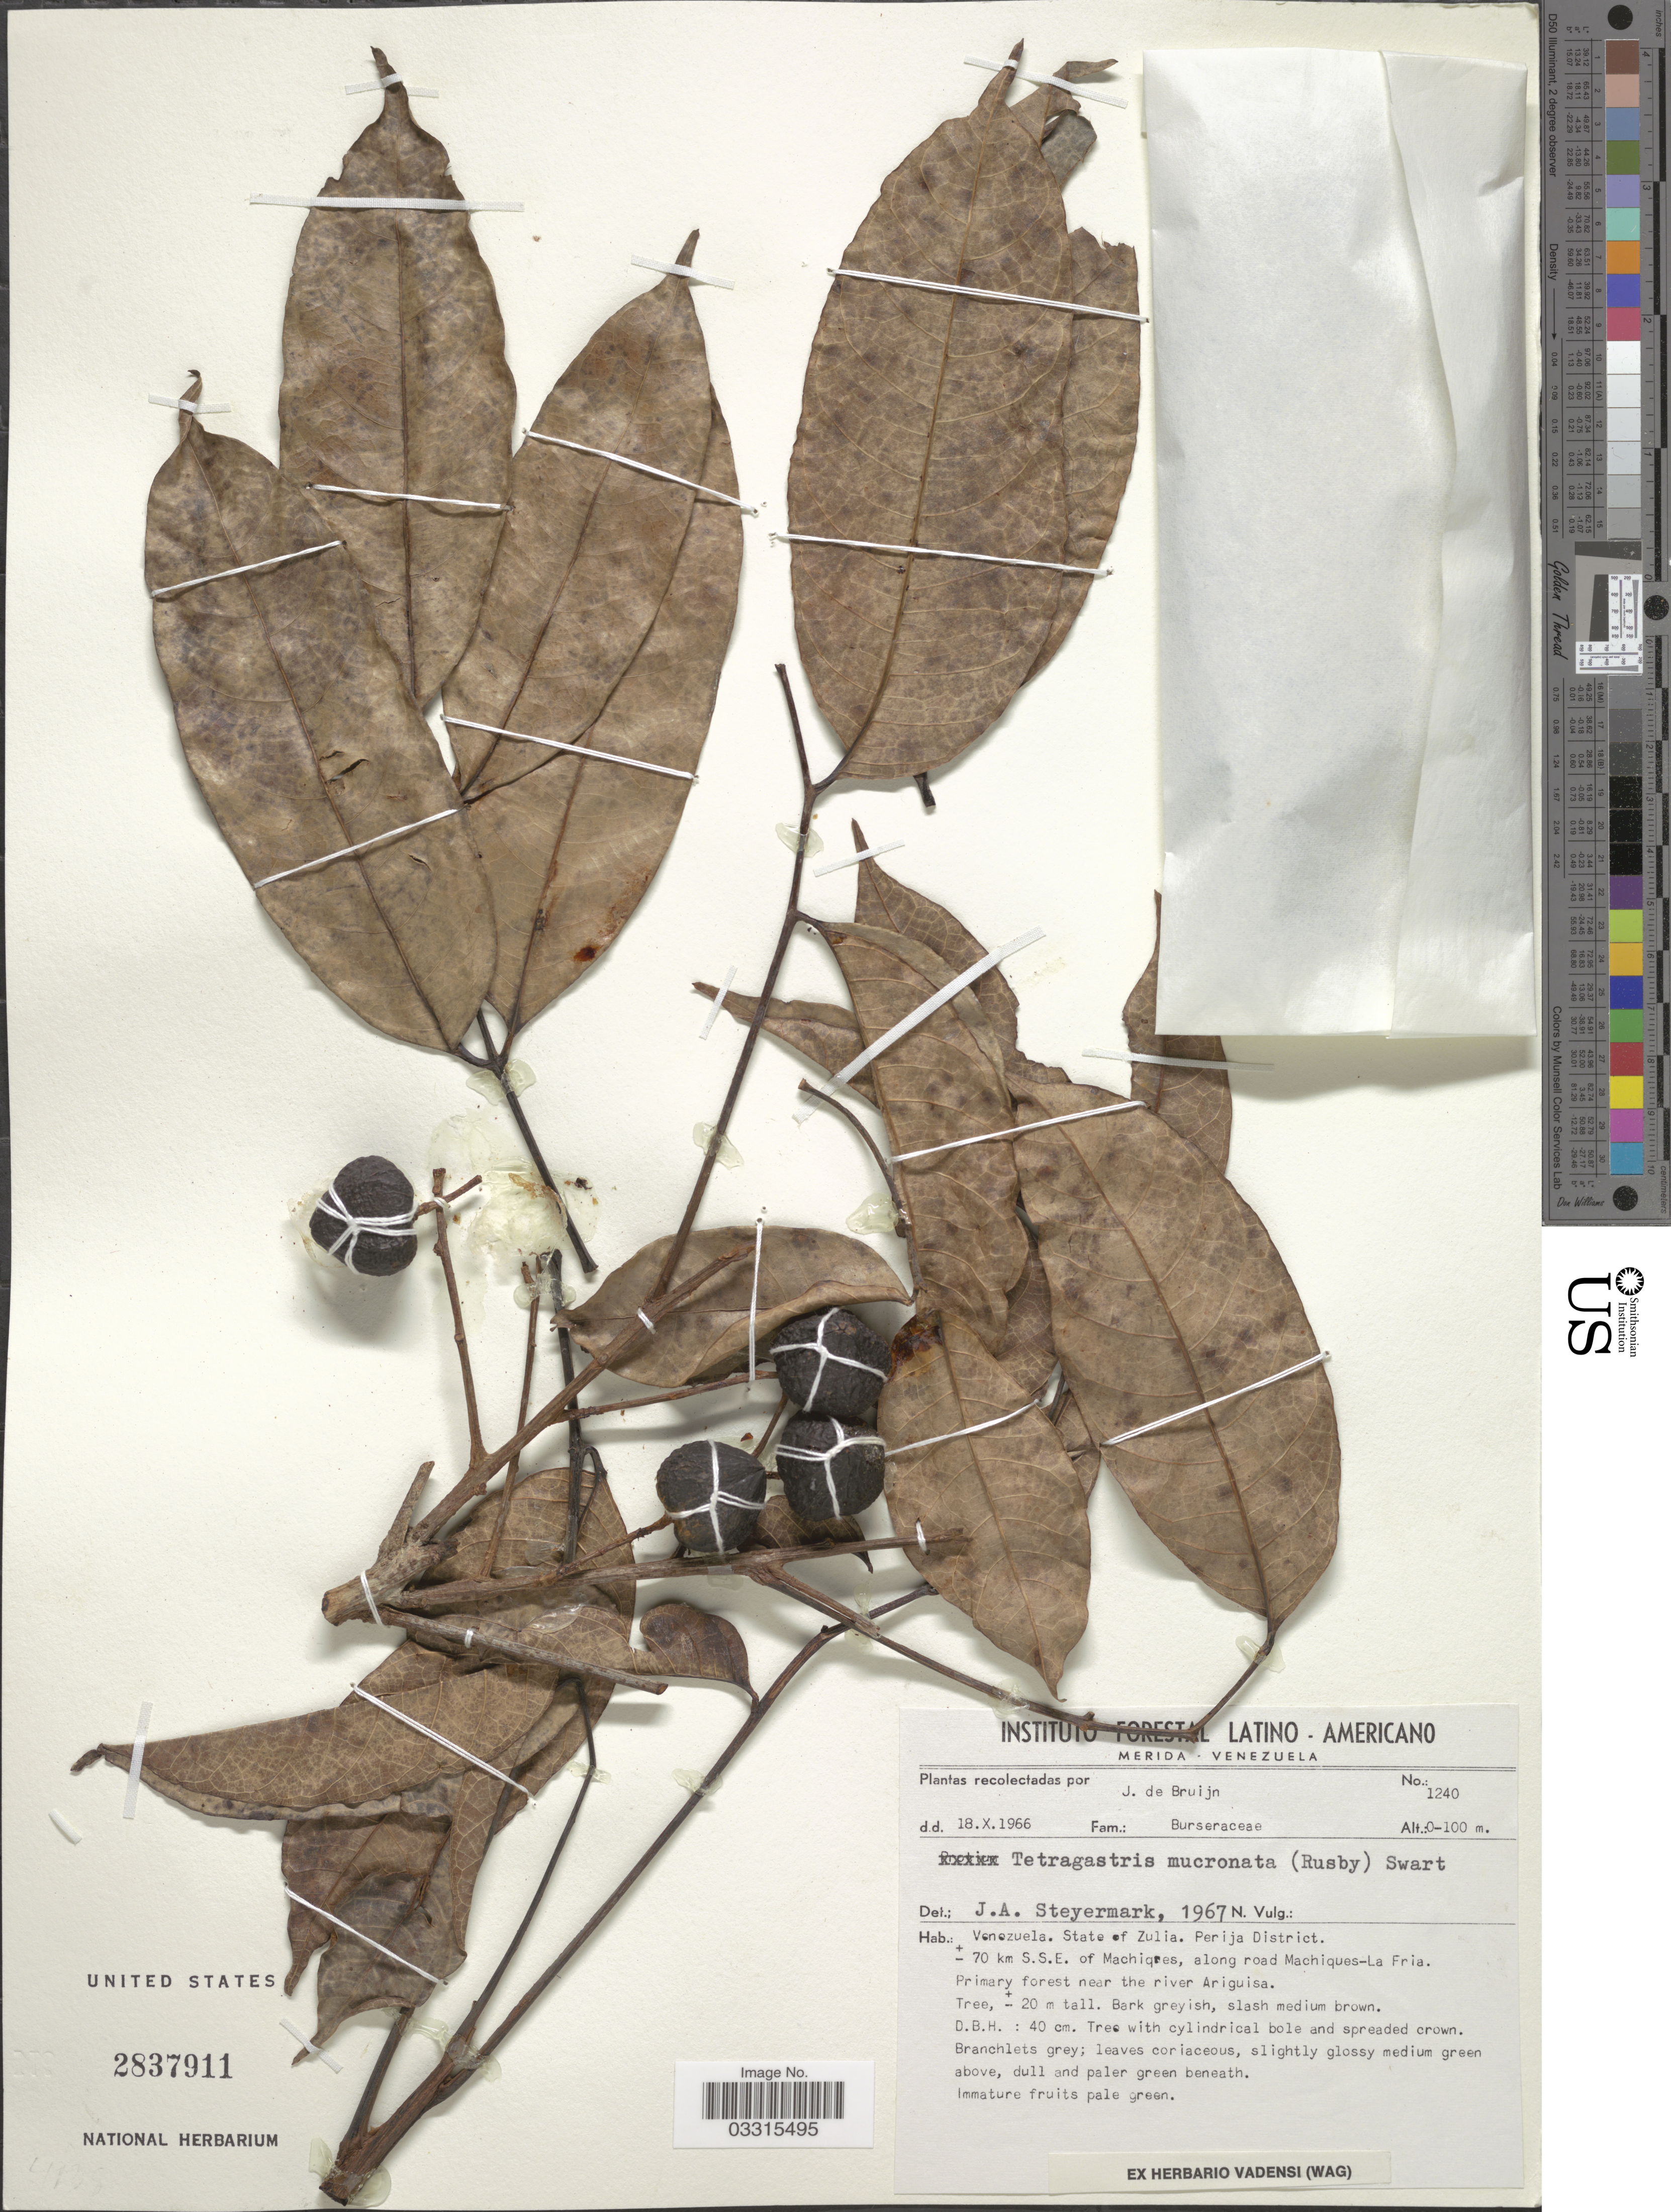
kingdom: Plantae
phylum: Tracheophyta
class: Magnoliopsida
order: Sapindales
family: Burseraceae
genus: Protium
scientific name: Protium mucronatum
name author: Rusby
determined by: Daly, Douglas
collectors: J. Bruijn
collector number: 1240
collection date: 1966-10-18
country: Venezuela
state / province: Zulia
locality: Perija District. ± 70 km S.S.E. of Machiques, along road Machiques-La Fria. Primary forest near the river Ariguisa.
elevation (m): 0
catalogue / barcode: US 2837911